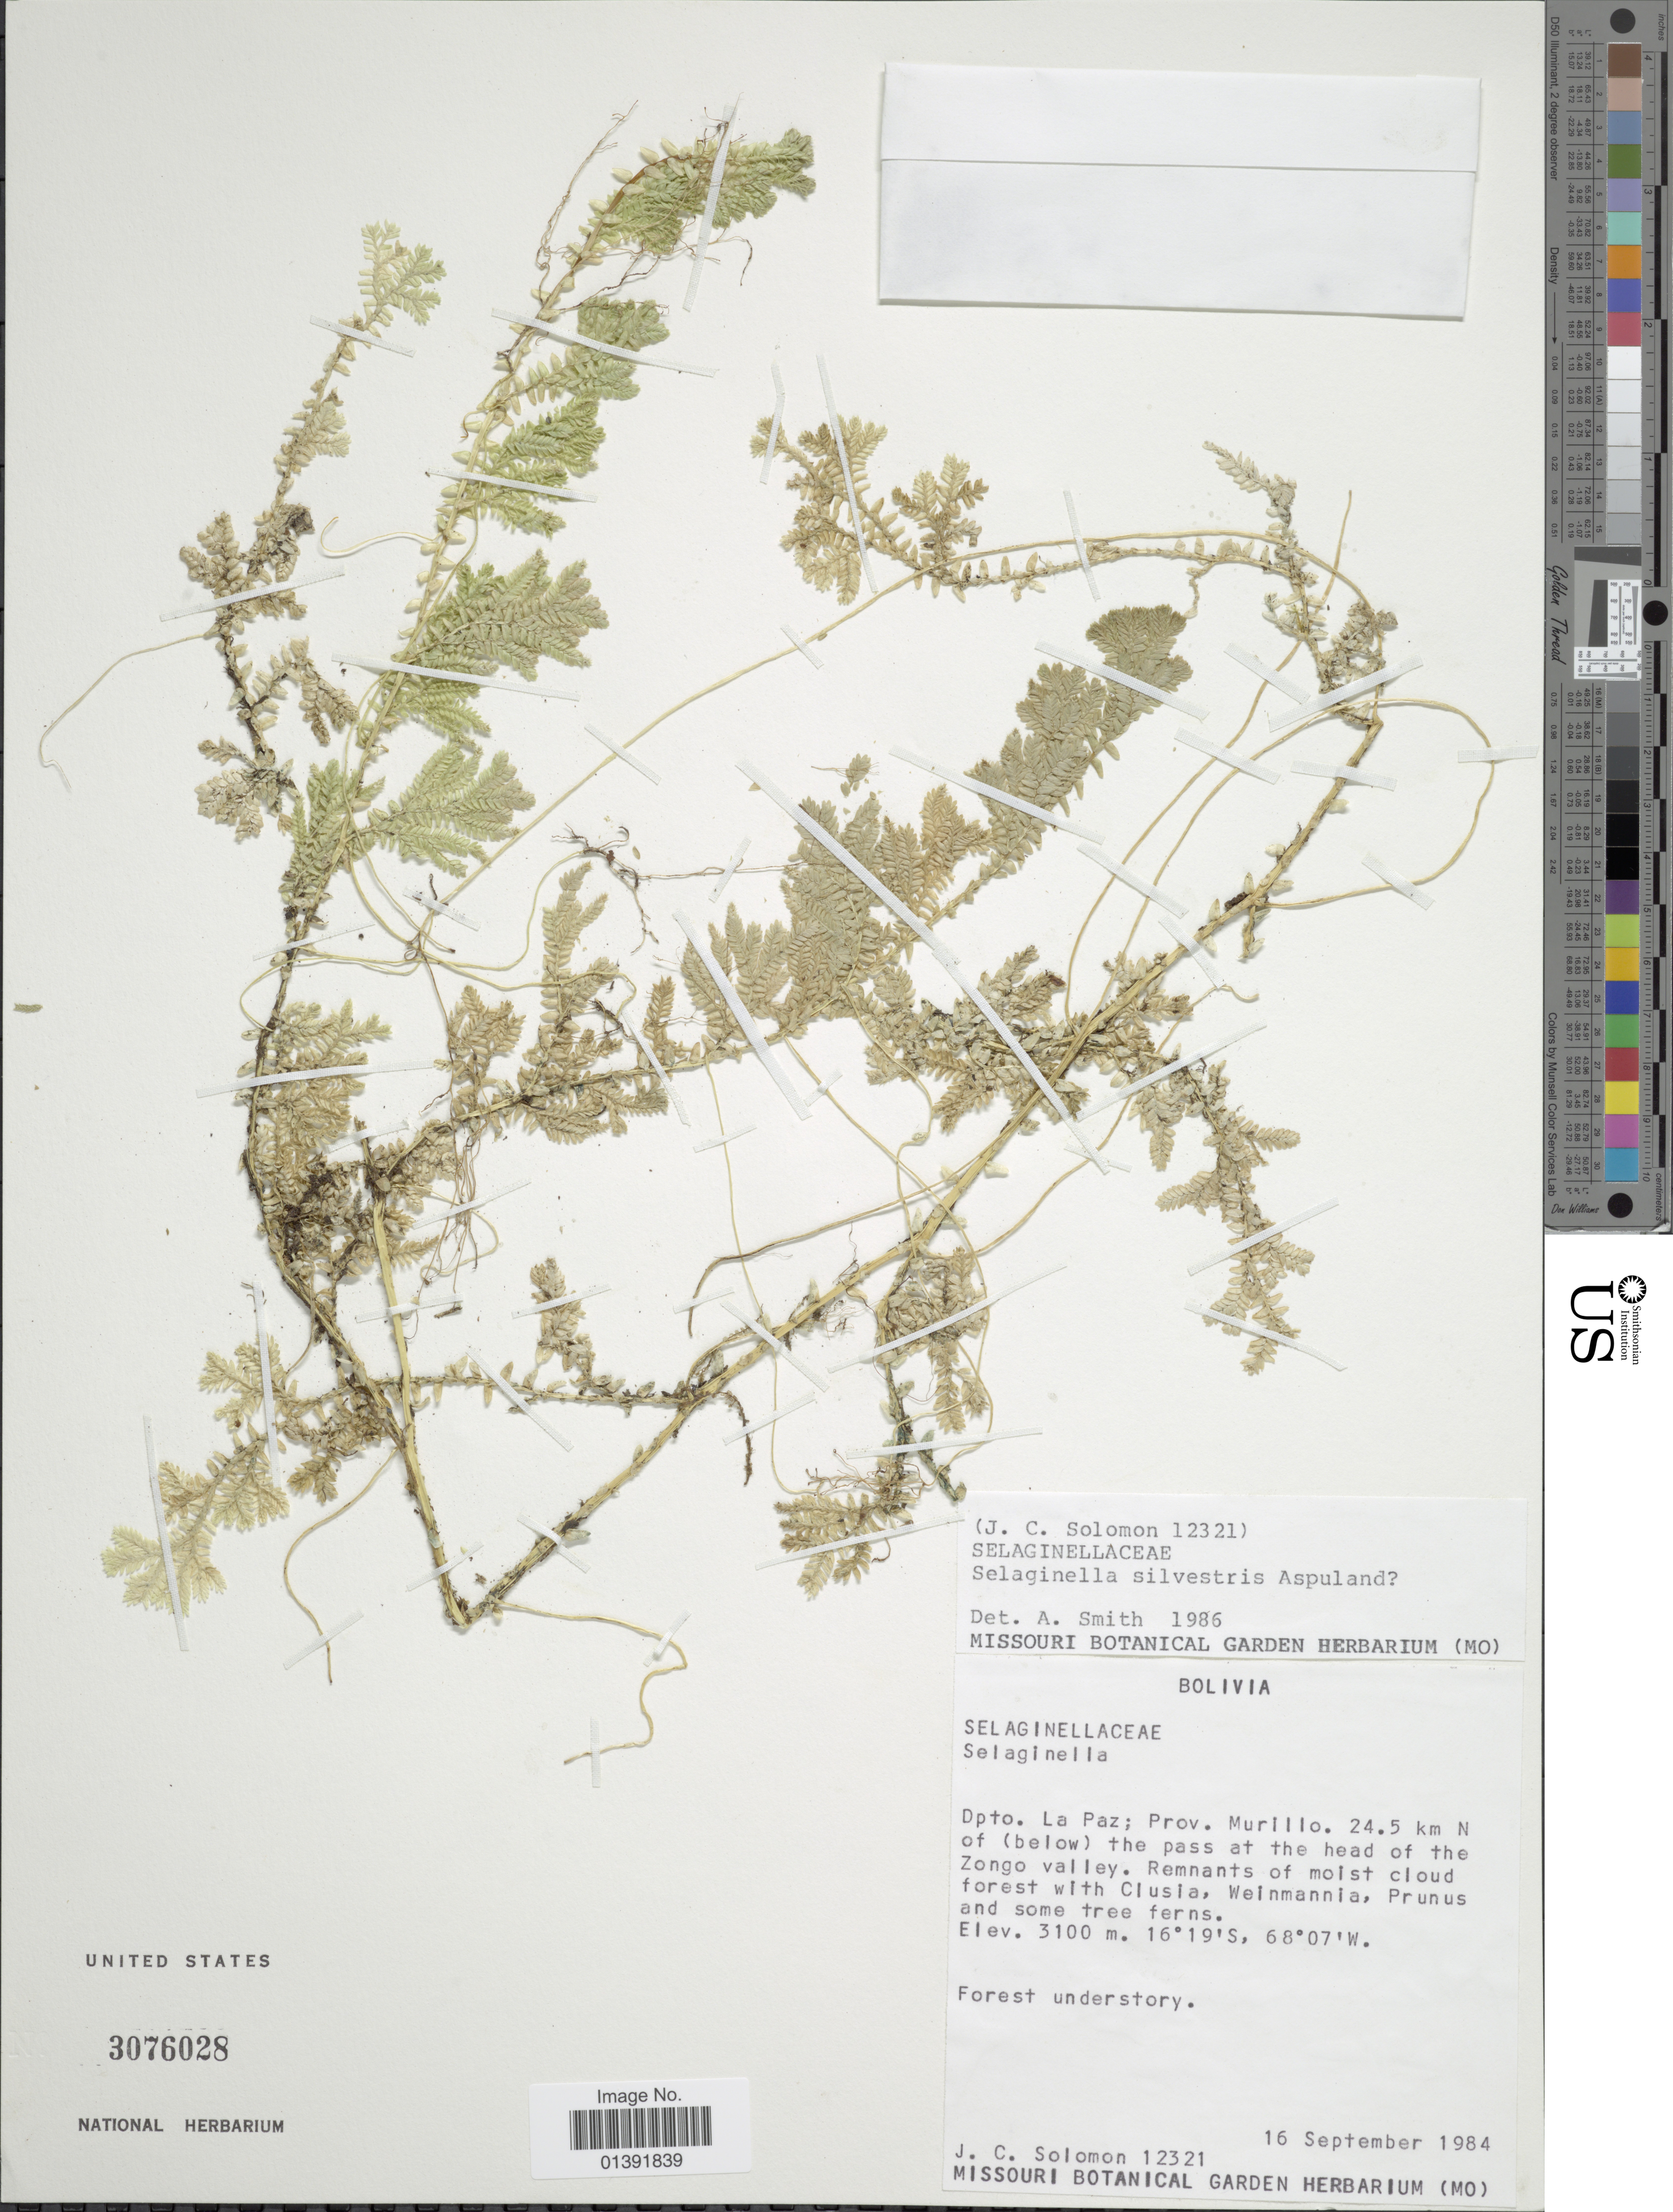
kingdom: Plantae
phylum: Tracheophyta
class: Lycopodiopsida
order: Selaginellales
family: Selaginellaceae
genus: Selaginella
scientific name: Selaginella silvestris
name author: Aspl.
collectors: J. C. Solomon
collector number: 12321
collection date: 1984-09-16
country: Bolivia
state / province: La Paz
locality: Prov. Murillo, 24.5 km N of (below) the pass at the head of the Zongo valley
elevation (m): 3100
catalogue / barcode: US 3076028